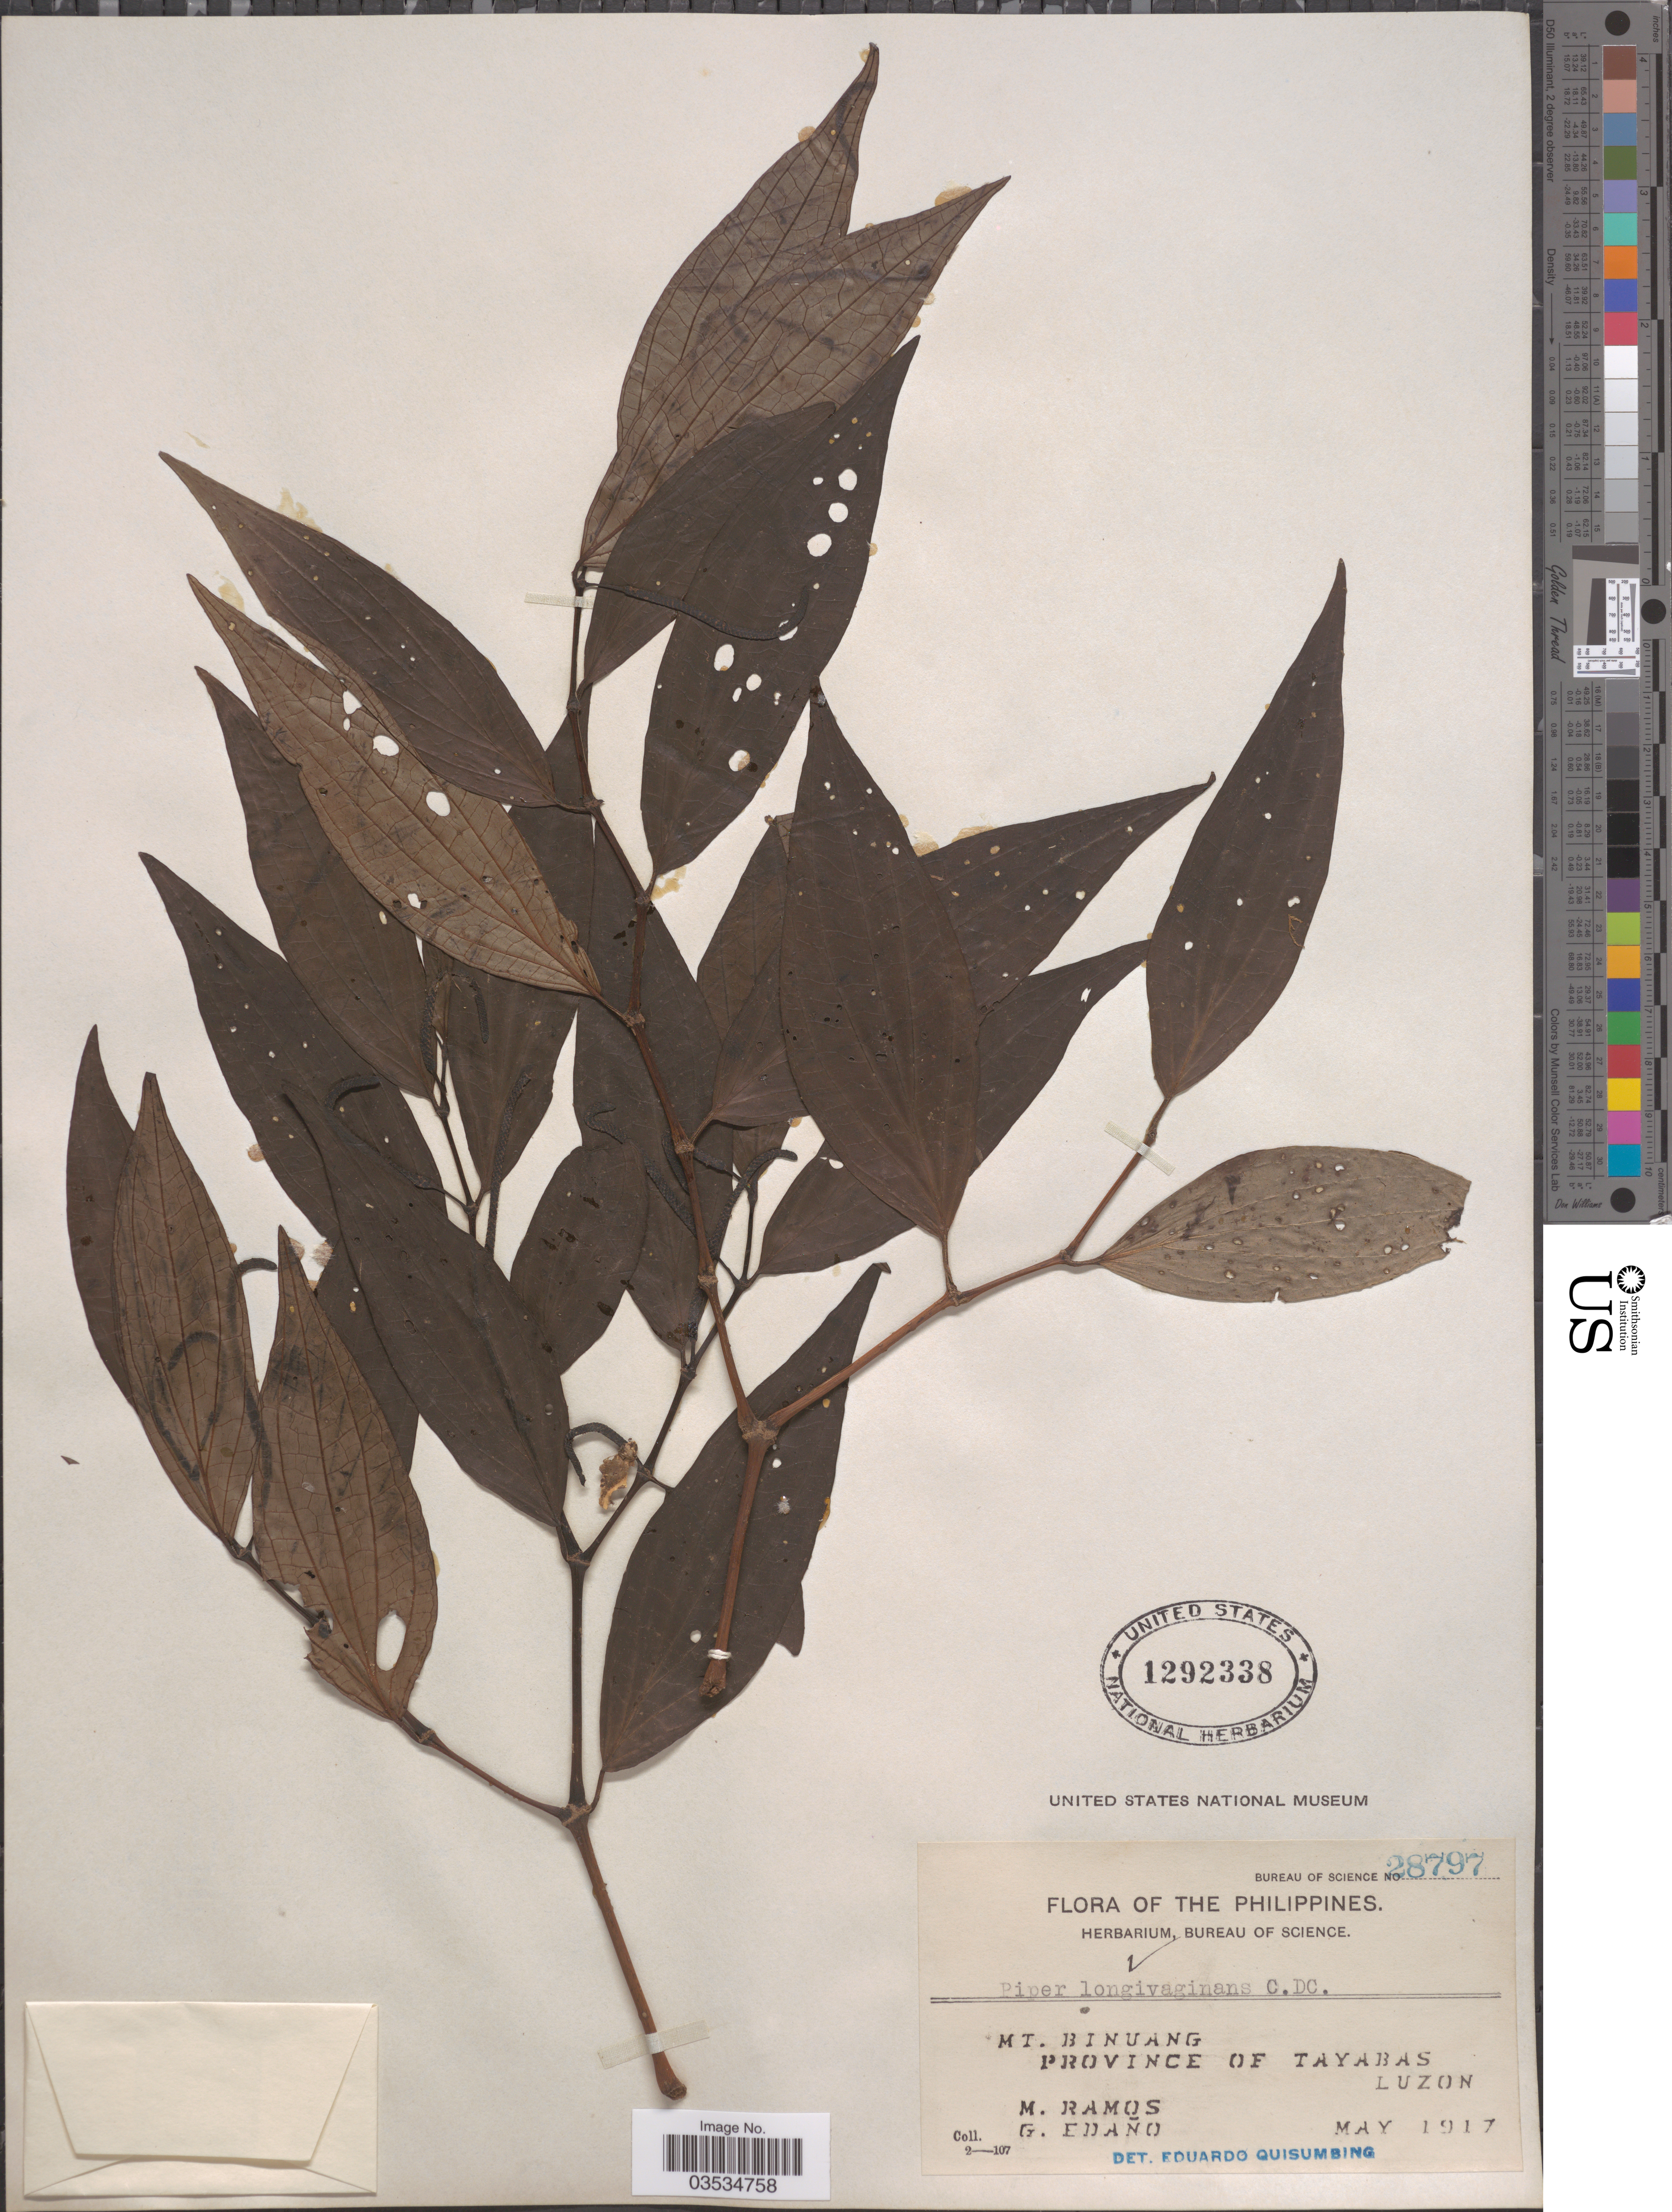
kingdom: Plantae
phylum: Tracheophyta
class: Magnoliopsida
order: Piperales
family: Piperaceae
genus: Piper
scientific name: Piper longivaginans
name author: C. DC.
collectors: M. Ramos & G. Edaño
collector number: Bureau of Science 28797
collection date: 1917-05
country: Philippines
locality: Mt. Binuang. Province of Tayabas. Luzon.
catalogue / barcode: US 1292338